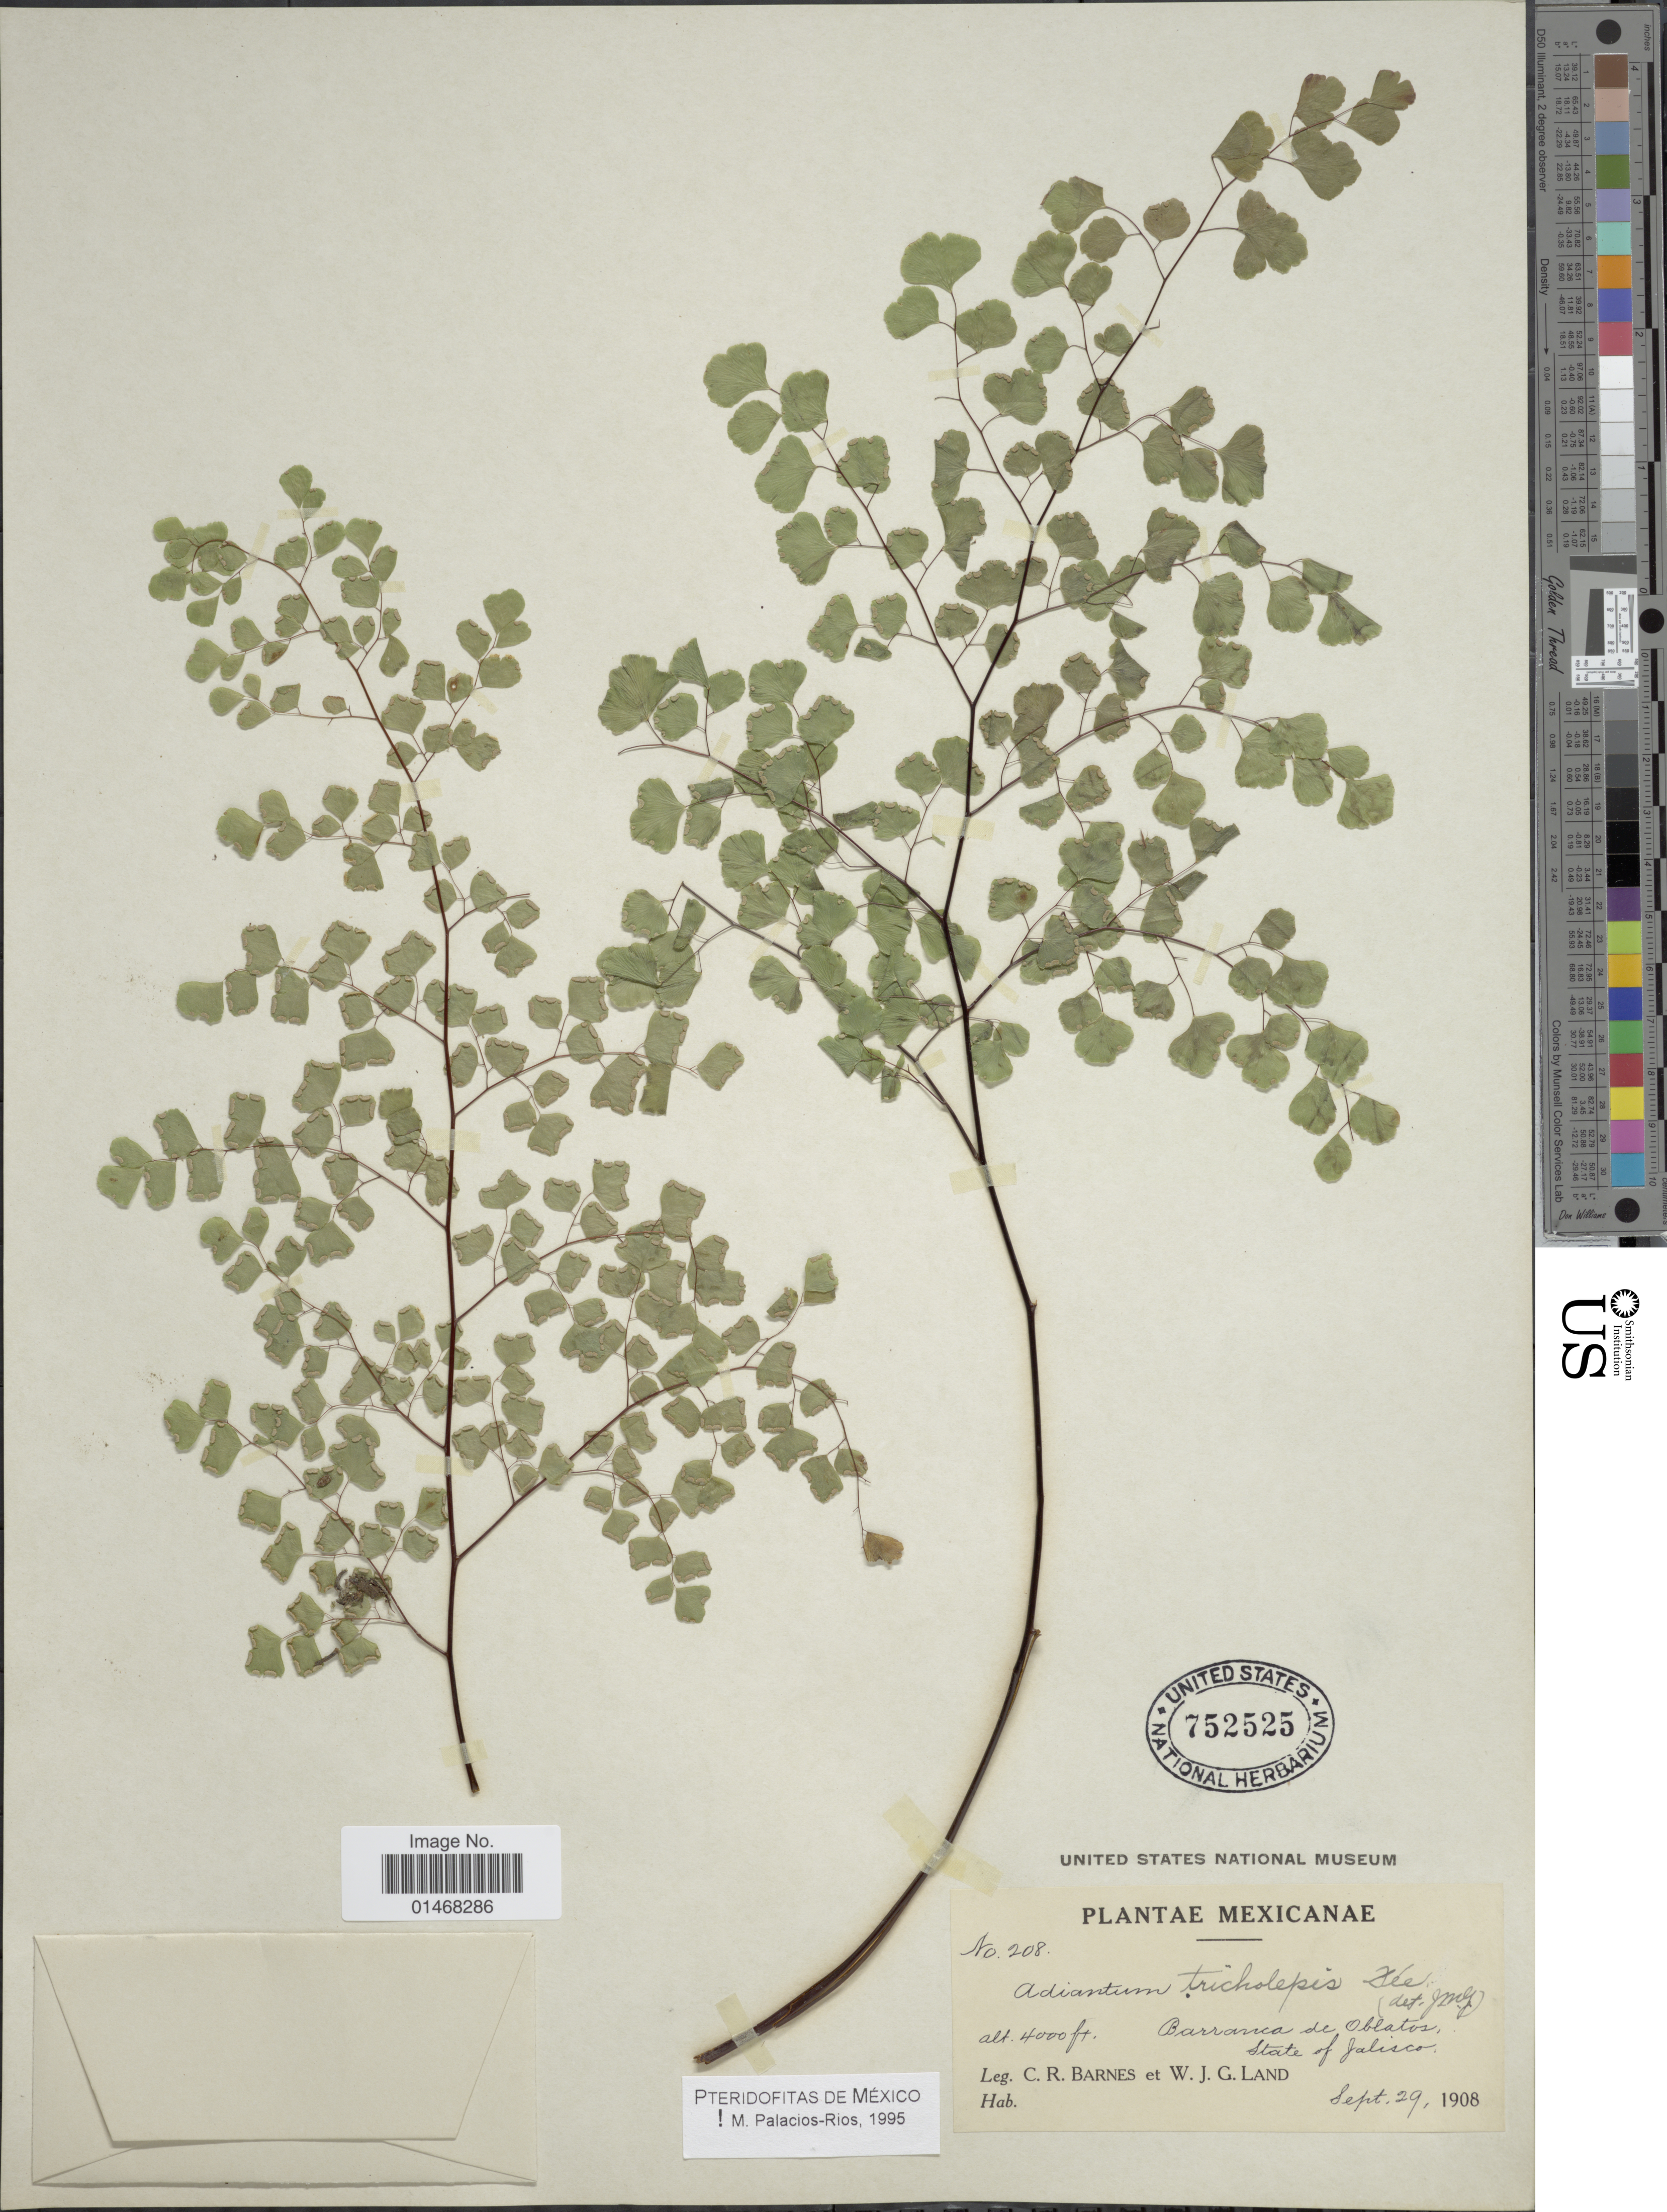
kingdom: Plantae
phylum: Tracheophyta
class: Polypodiopsida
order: Polypodiales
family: Pteridaceae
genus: Adiantum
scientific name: Adiantum tricholepis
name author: Fée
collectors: C. R. Barnes & W. J. G. Land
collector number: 208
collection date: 1908-09-29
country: Mexico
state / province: Jalisco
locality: Barranca de Oblatos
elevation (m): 1219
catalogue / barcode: US 752525